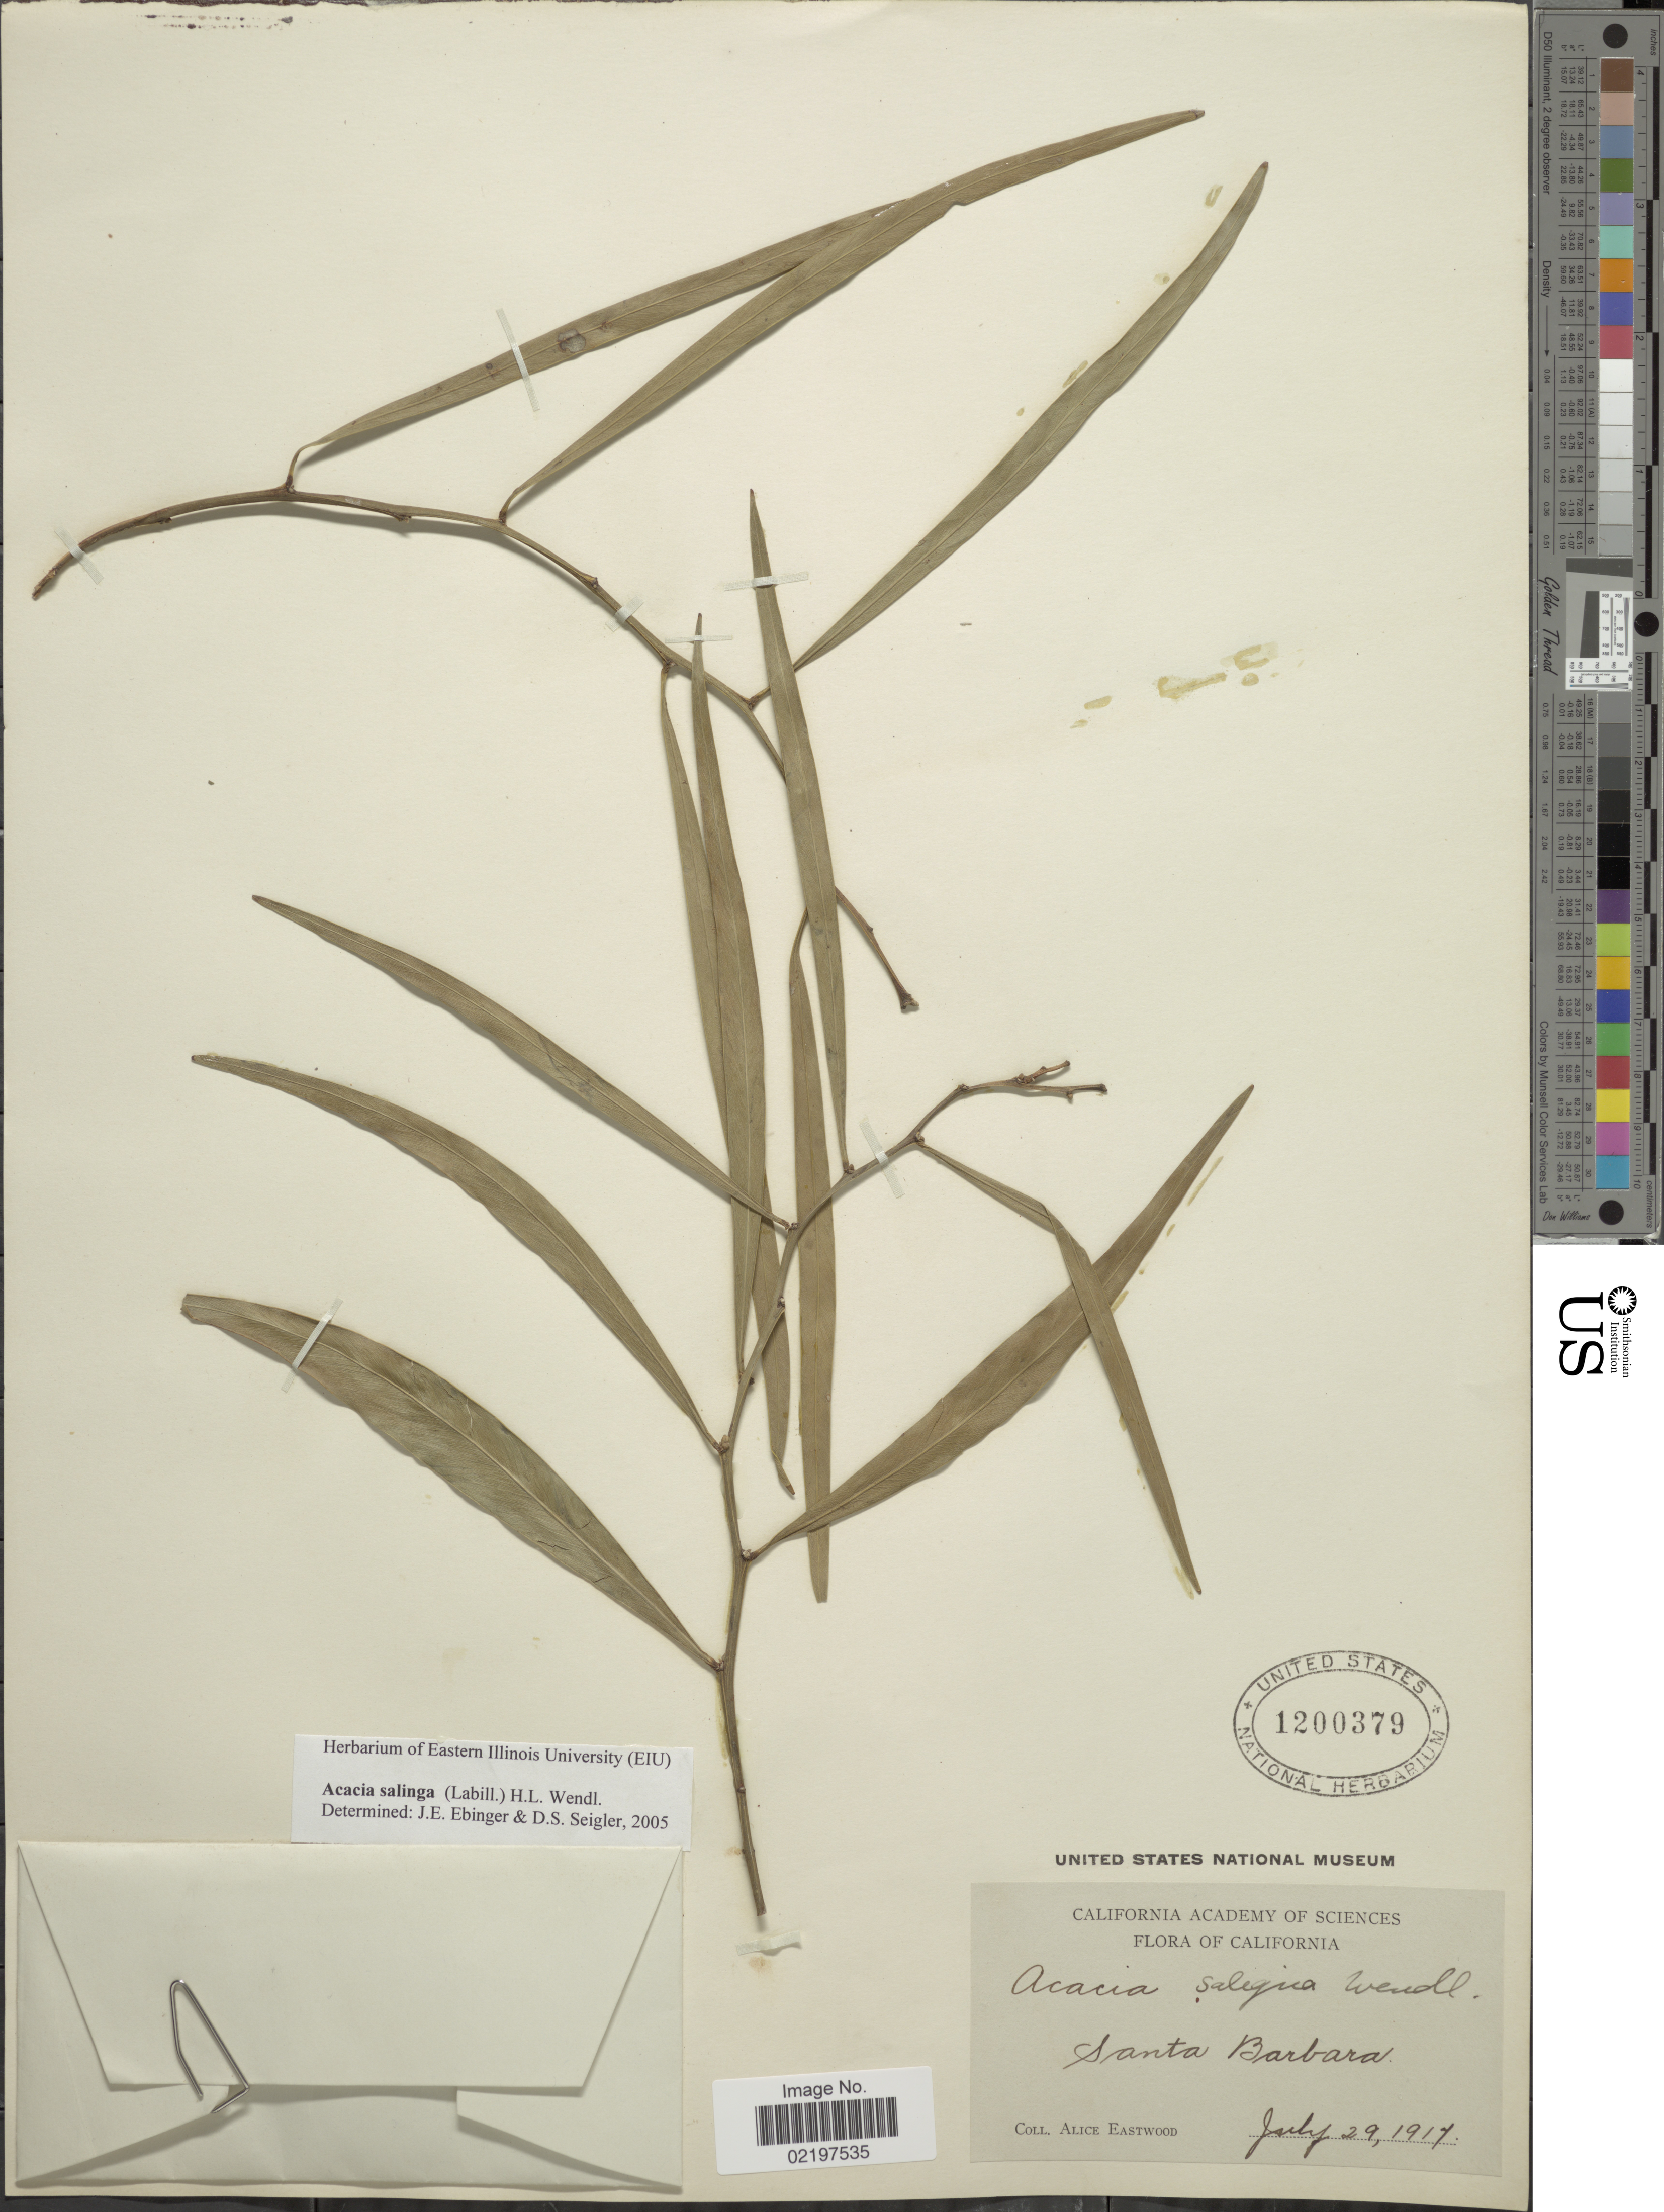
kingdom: Plantae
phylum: Tracheophyta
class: Magnoliopsida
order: Fabales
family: Fabaceae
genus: Acacia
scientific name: Acacia saligna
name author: (Labill.) H.L. Wendl.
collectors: A. Eastwood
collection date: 1917-07-29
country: United States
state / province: California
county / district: Santa Barbara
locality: Santa Barbara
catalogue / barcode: US 1200379